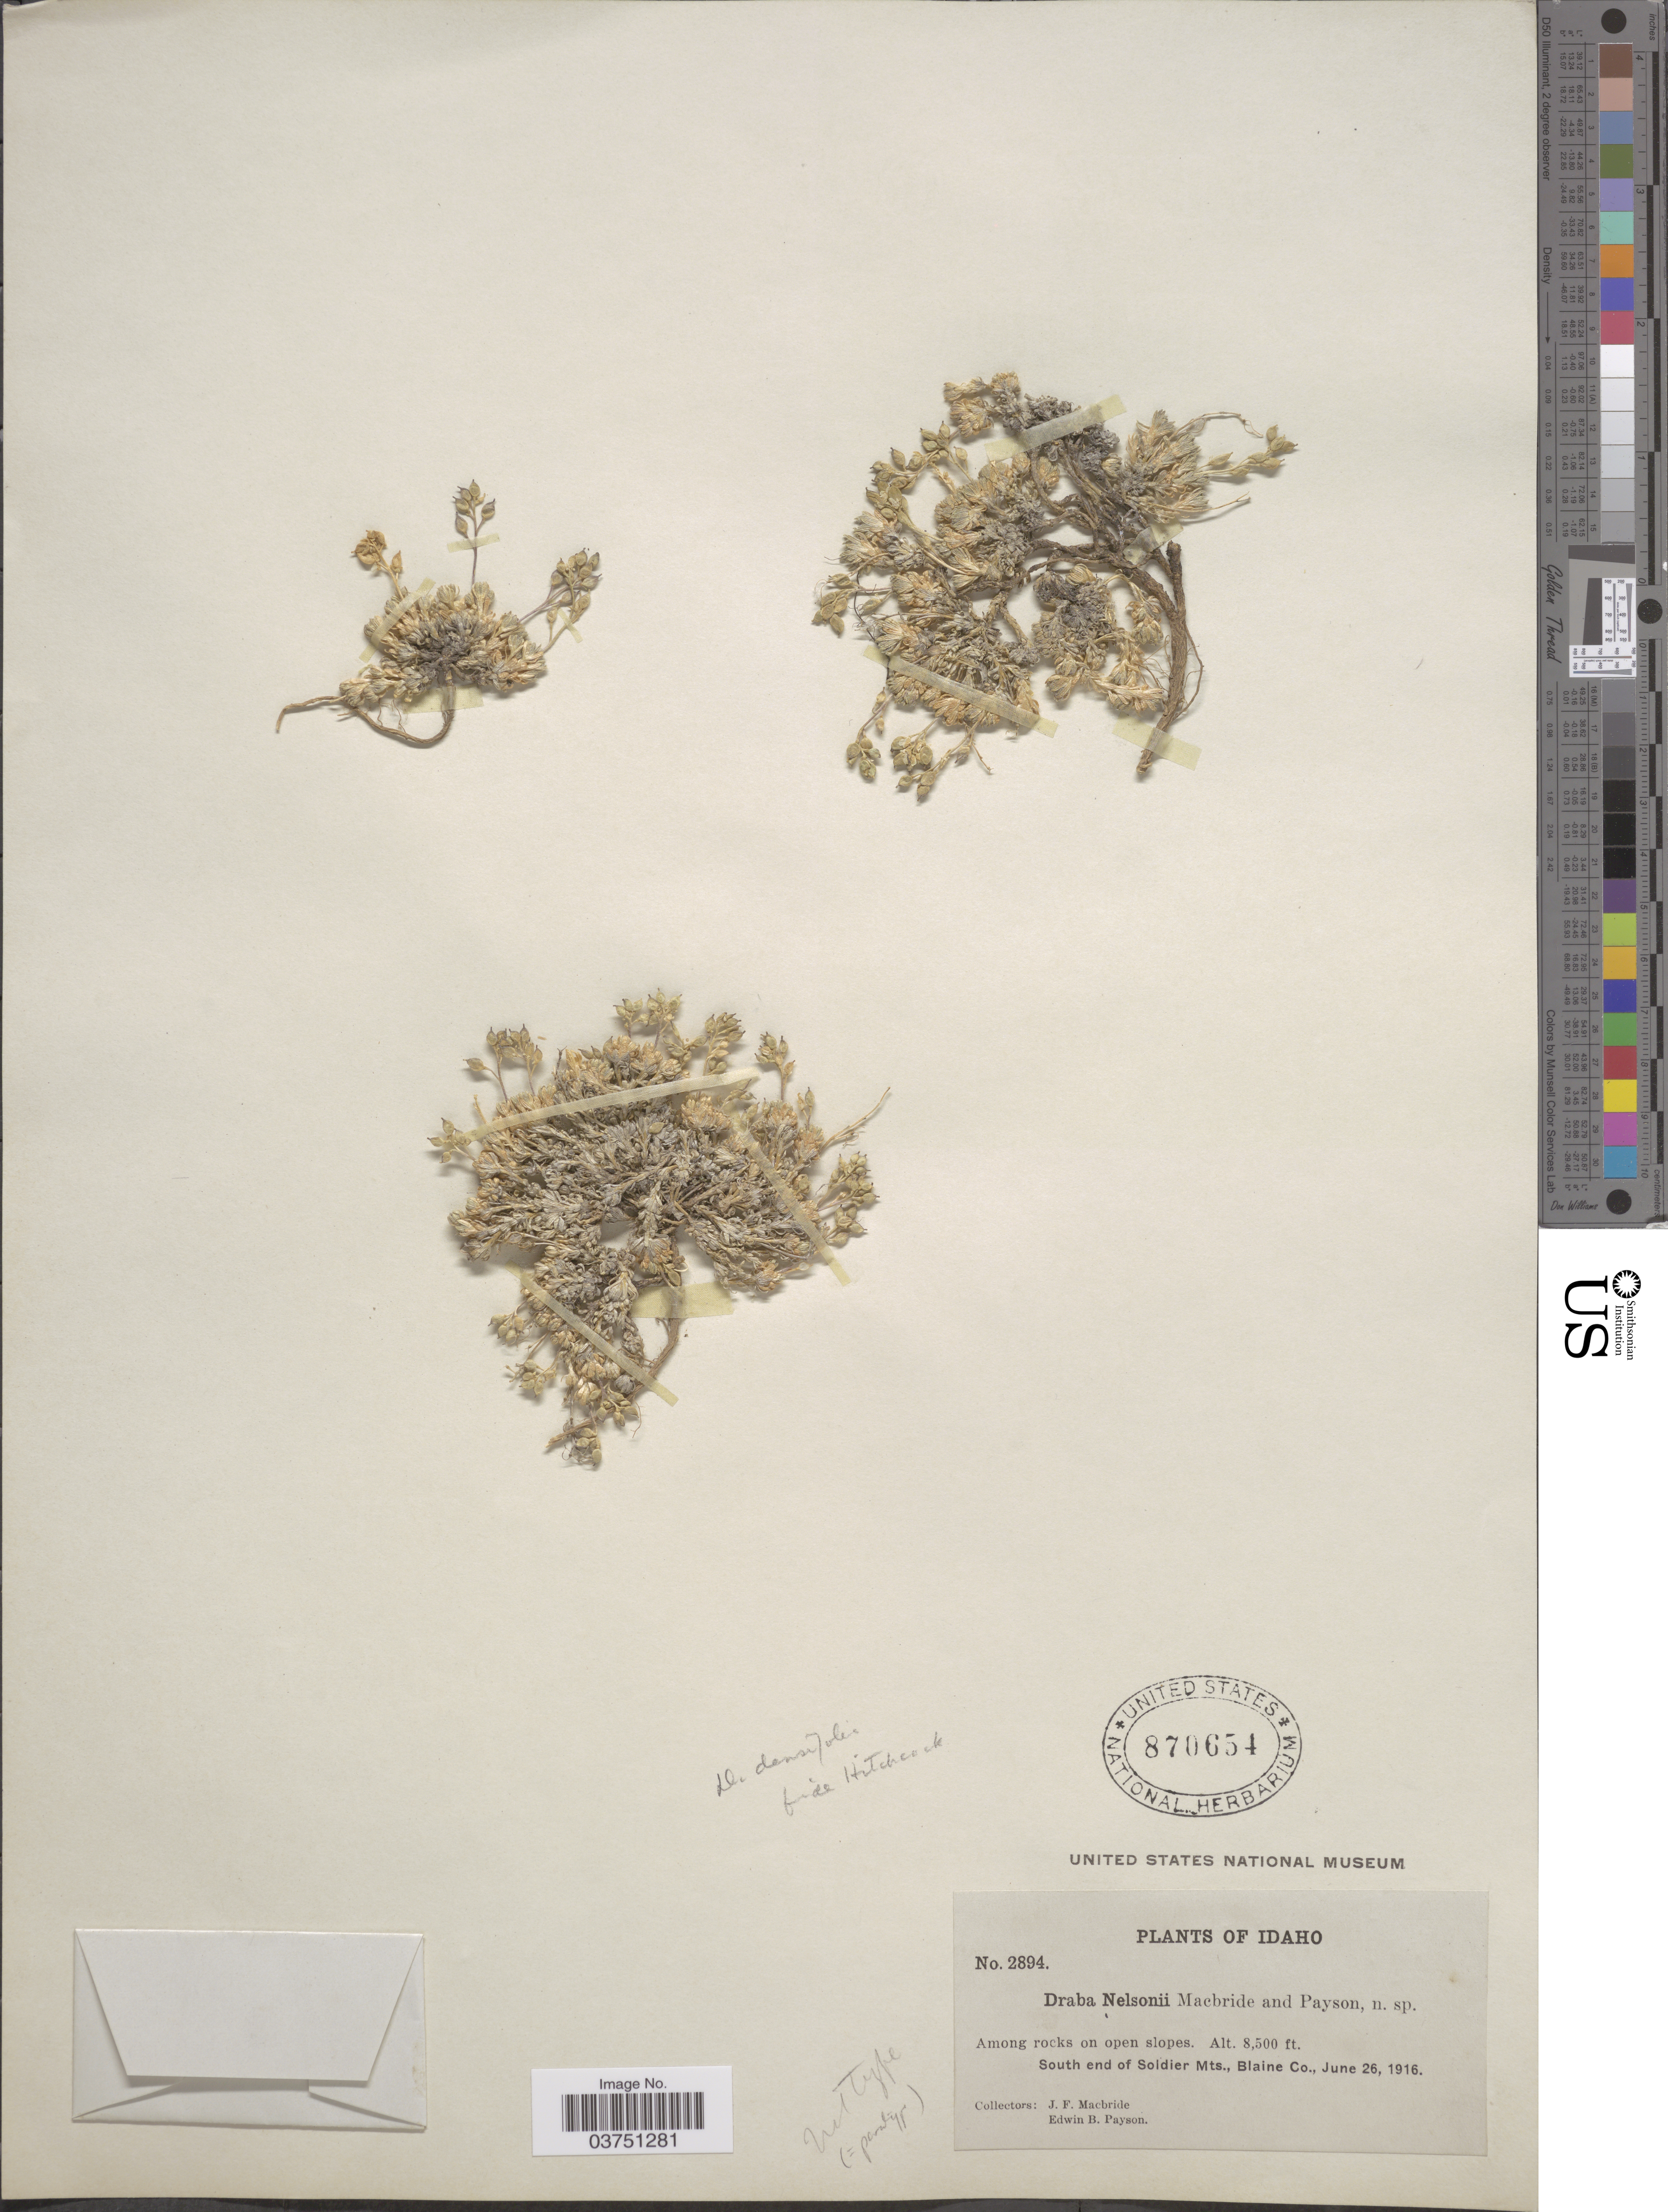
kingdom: Plantae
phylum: Tracheophyta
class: Magnoliopsida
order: Brassicales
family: Brassicaceae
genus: Draba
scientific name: Draba densifolia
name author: Nutt.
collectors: J. F. Macbride & E. B. Payson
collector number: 2894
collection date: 1916-06-26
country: United States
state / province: Idaho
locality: South end of Soldier Mts., Blaine Co.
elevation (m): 2591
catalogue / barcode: US 870654